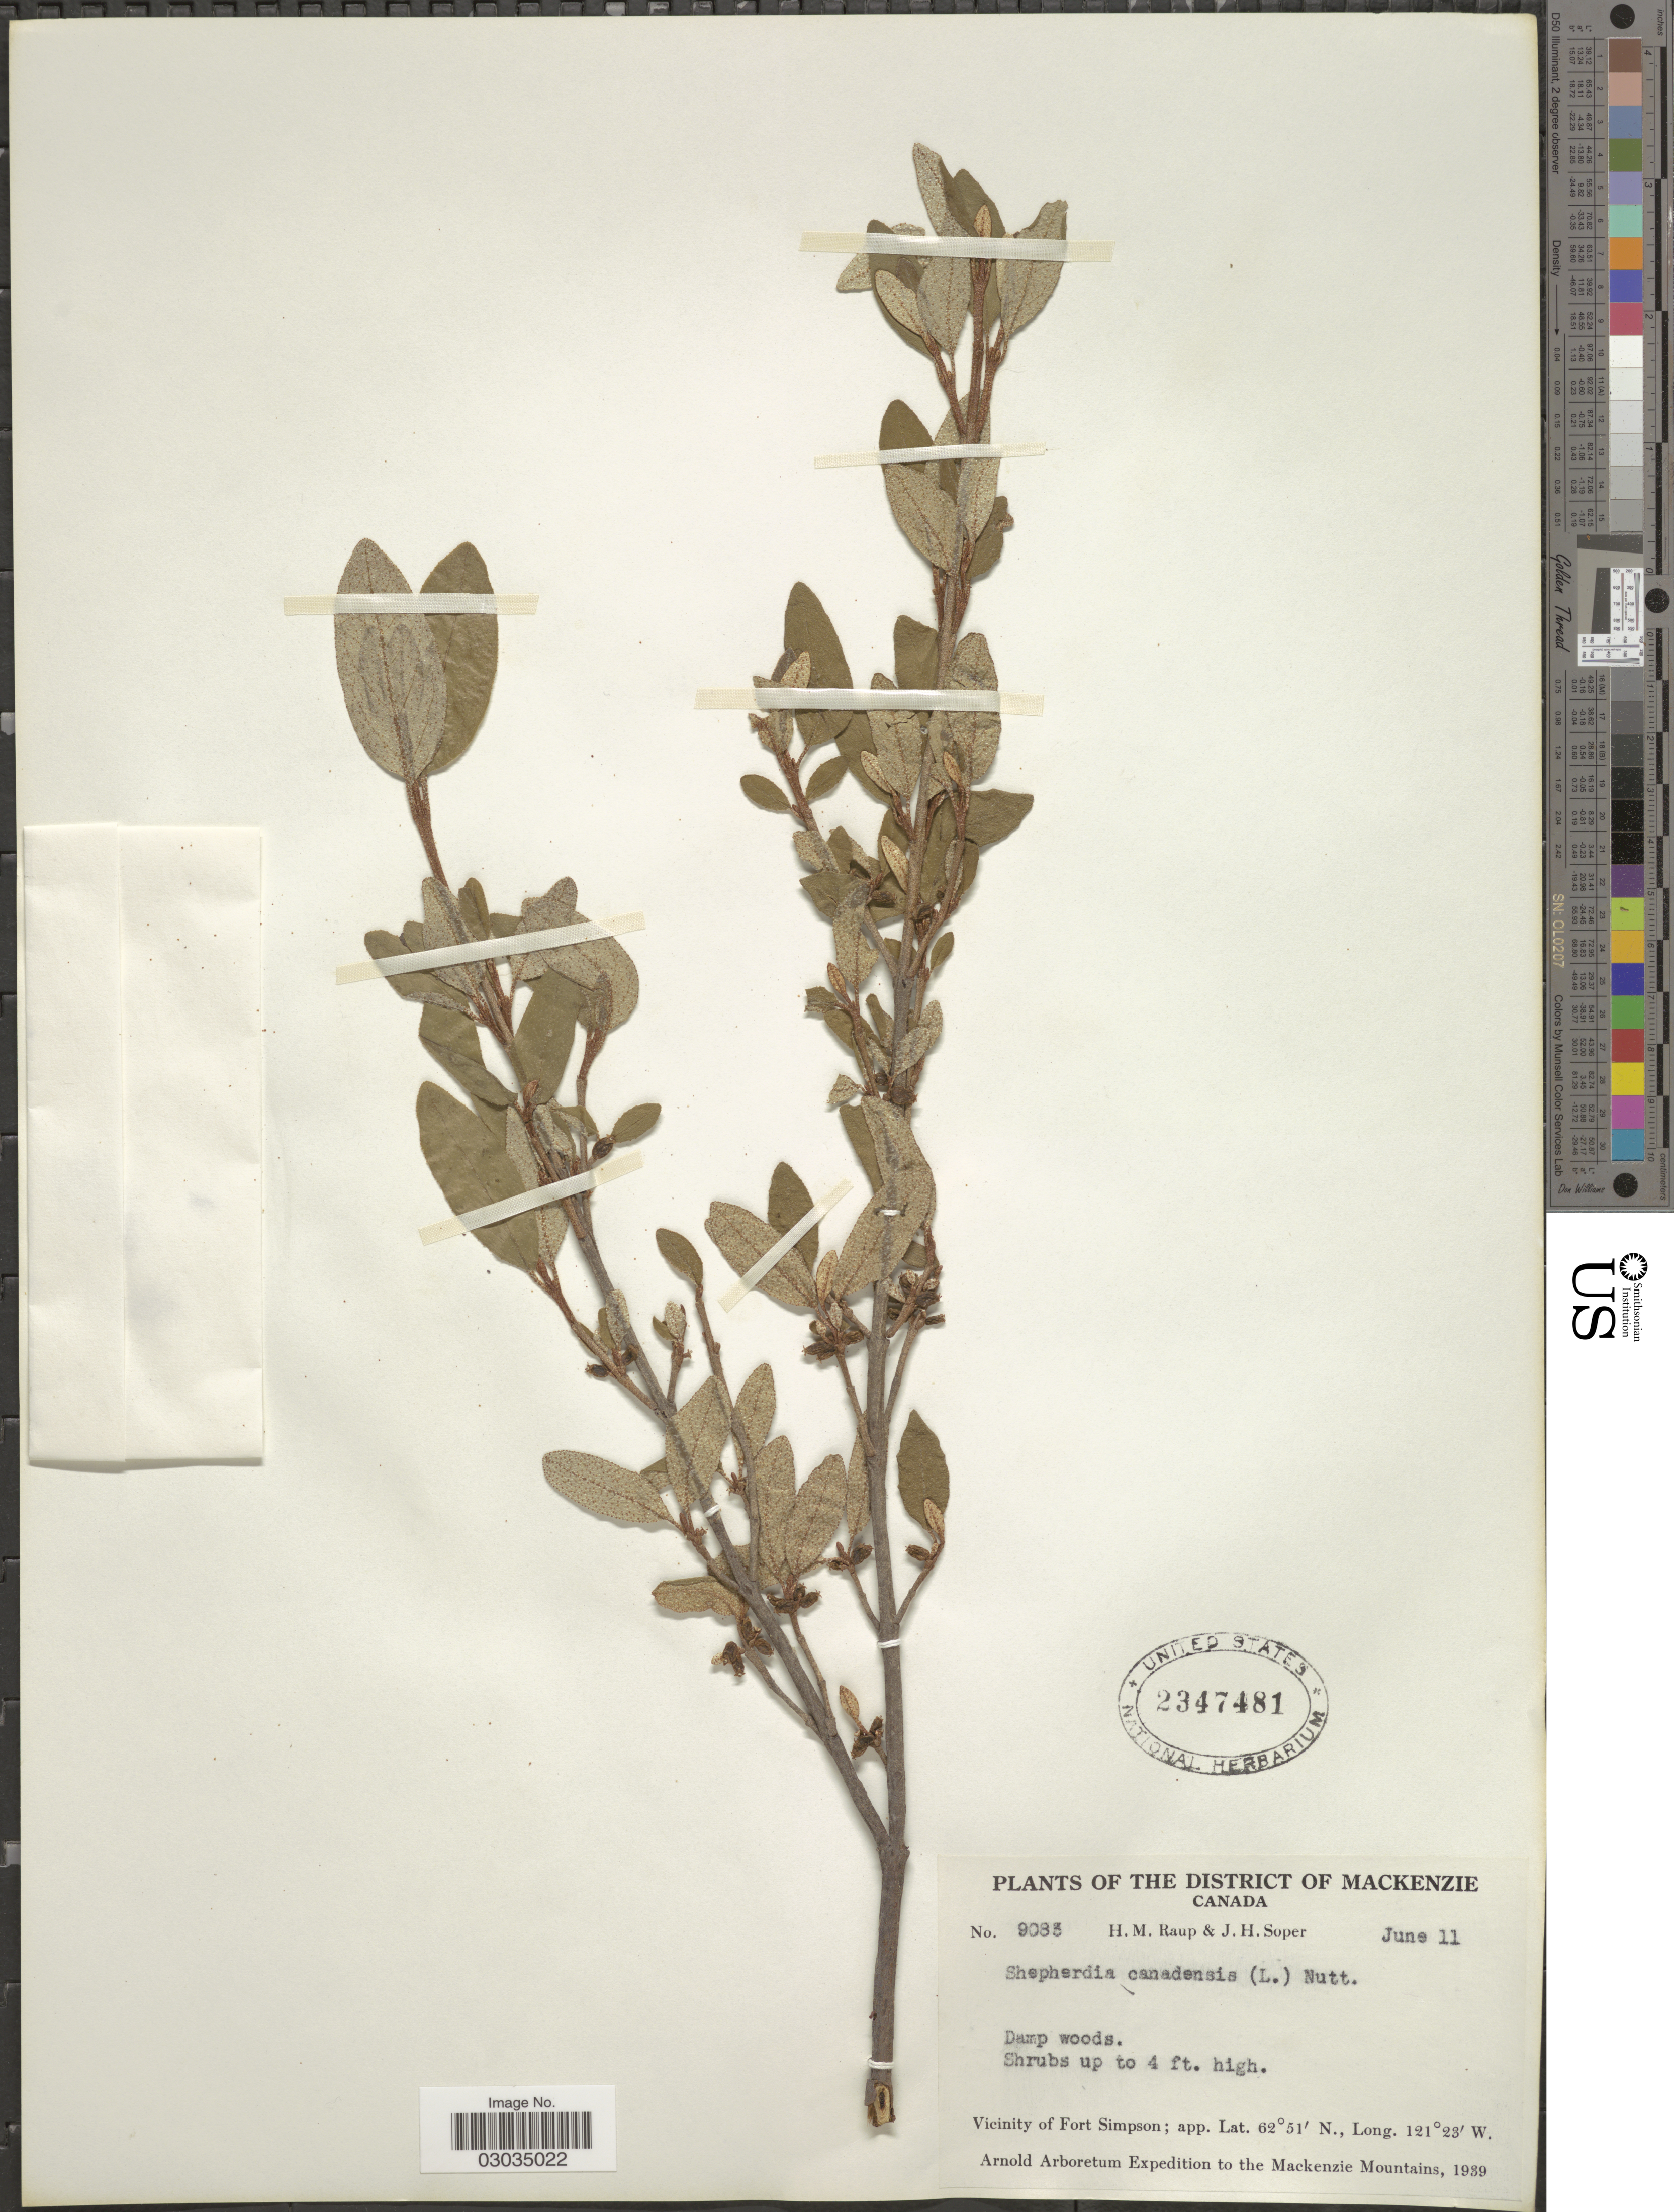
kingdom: Plantae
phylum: Tracheophyta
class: Magnoliopsida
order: Rosales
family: Elaeagnaceae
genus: Shepherdia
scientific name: Shepherdia canadensis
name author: (L.) Nutt.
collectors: H. Raup & J. H. Soper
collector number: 9083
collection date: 1939-06-11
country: Canada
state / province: Northwest Territories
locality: The District of Mackenzie, Vicinity of Fort Simpson.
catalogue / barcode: US 2347481